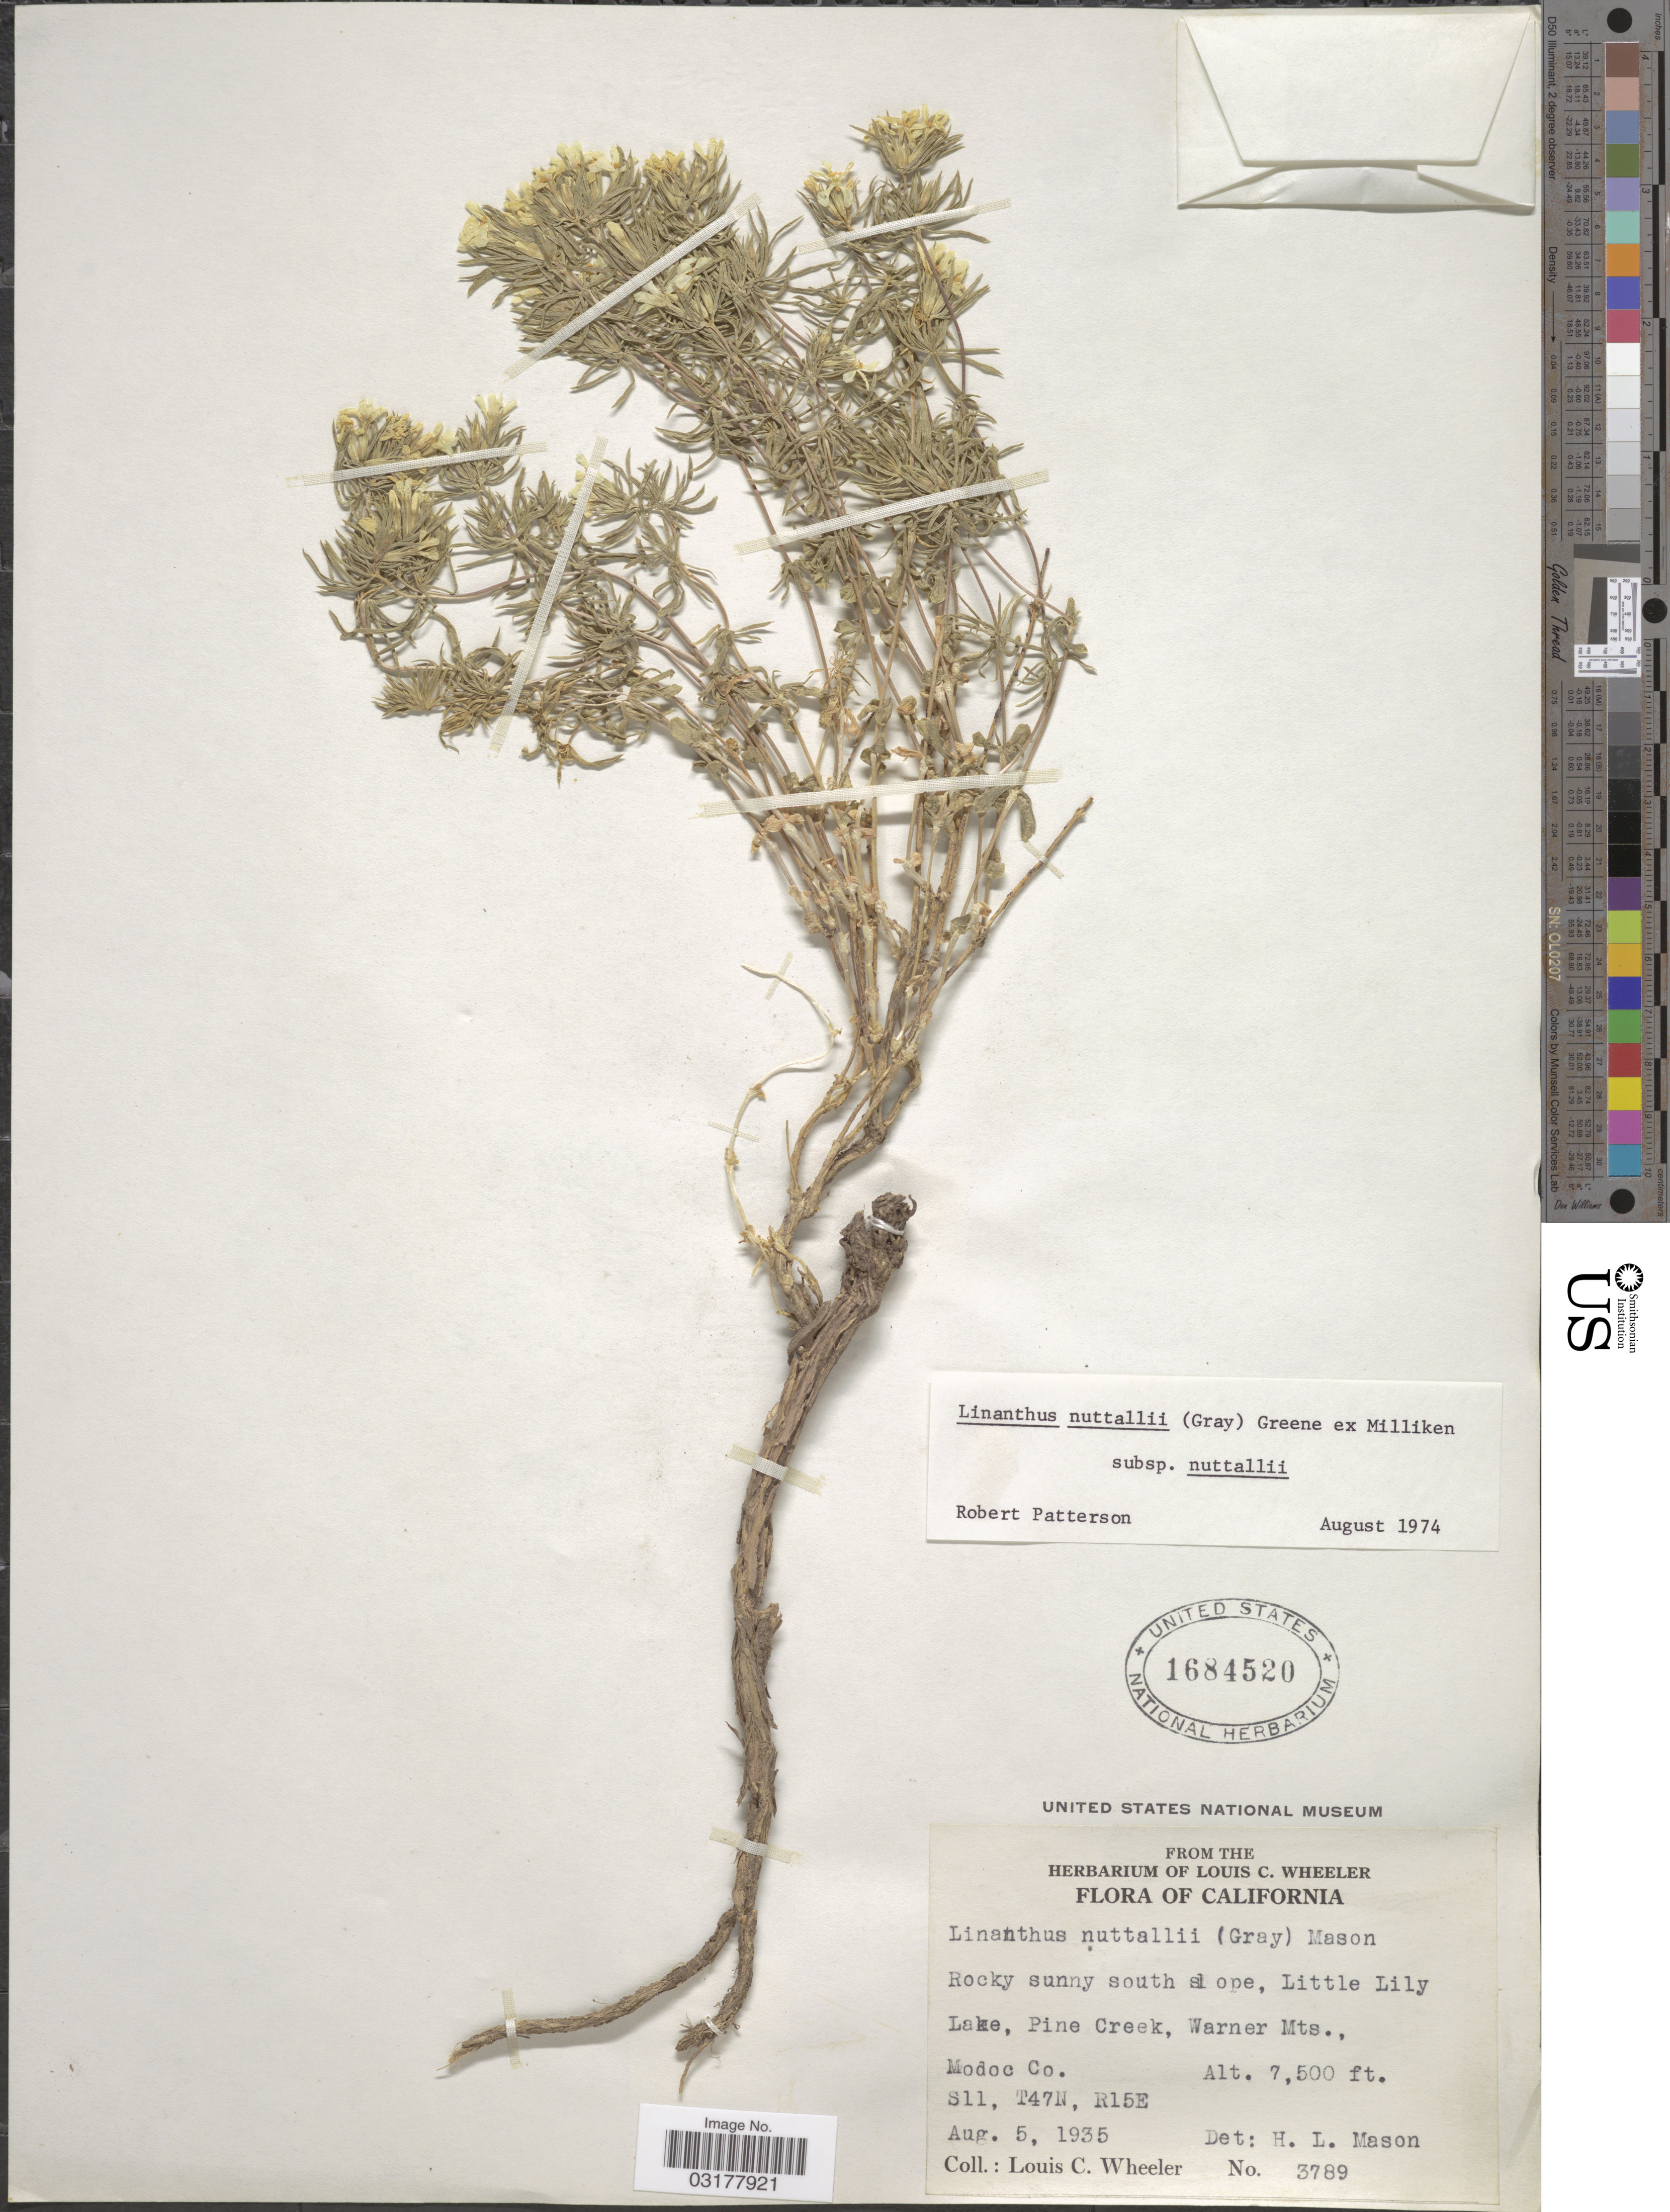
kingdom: Plantae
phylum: Tracheophyta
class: Magnoliopsida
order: Ericales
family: Polemoniaceae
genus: Leptosiphon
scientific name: Leptosiphon nuttallii subsp. nuttallii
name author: (A. Gray) J.M. Porter & L.A. Johnson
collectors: L. C. Wheeler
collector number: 3789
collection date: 1935-08-05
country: United States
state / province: California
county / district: Modoc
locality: Rocky sunny south slope, Little Lily Lake, Pine Creek, Warner Mts., Modoc Co. S11, T47N, R15E.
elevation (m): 2286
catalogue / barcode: US 1684520